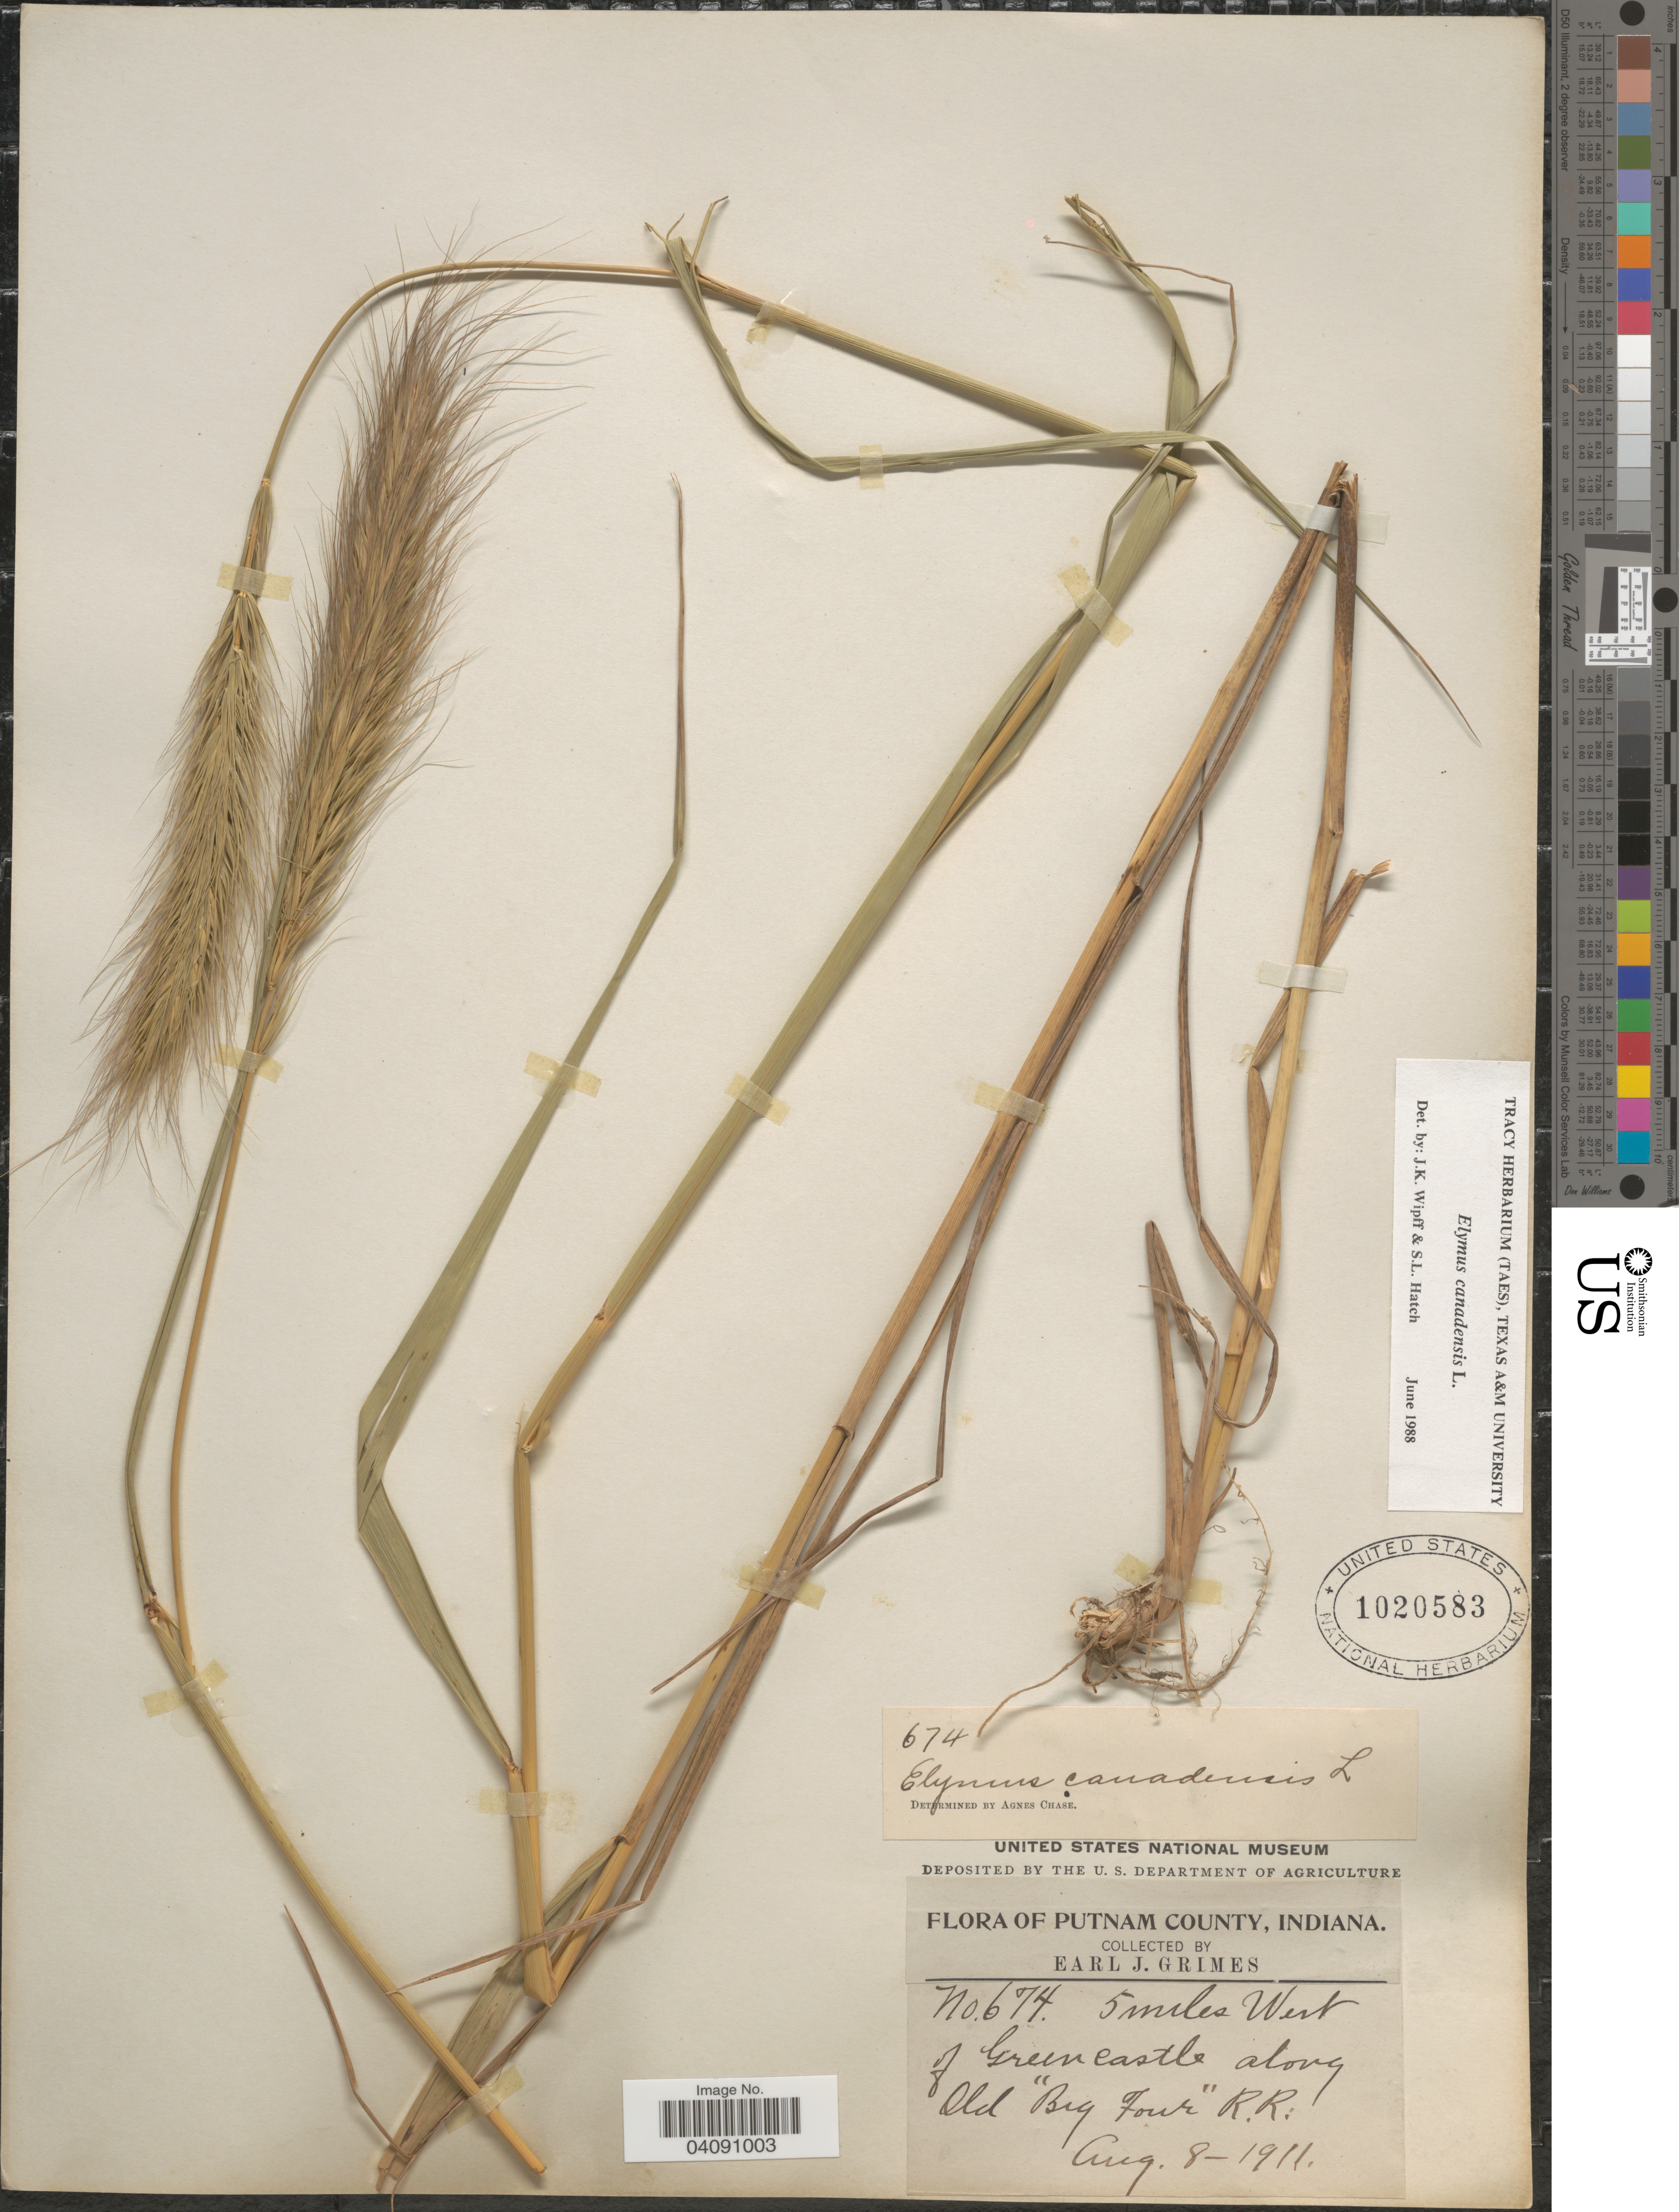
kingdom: Plantae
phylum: Tracheophyta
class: Liliopsida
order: Poales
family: Poaceae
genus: Elymus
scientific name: Elymus canadensis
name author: L.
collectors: E. J. Grimes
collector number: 674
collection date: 1911-08-08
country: United States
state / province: Indiana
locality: Putnam County. 5 miles West of Greencastle along Old "Big Four" R. R.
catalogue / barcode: US 1020583